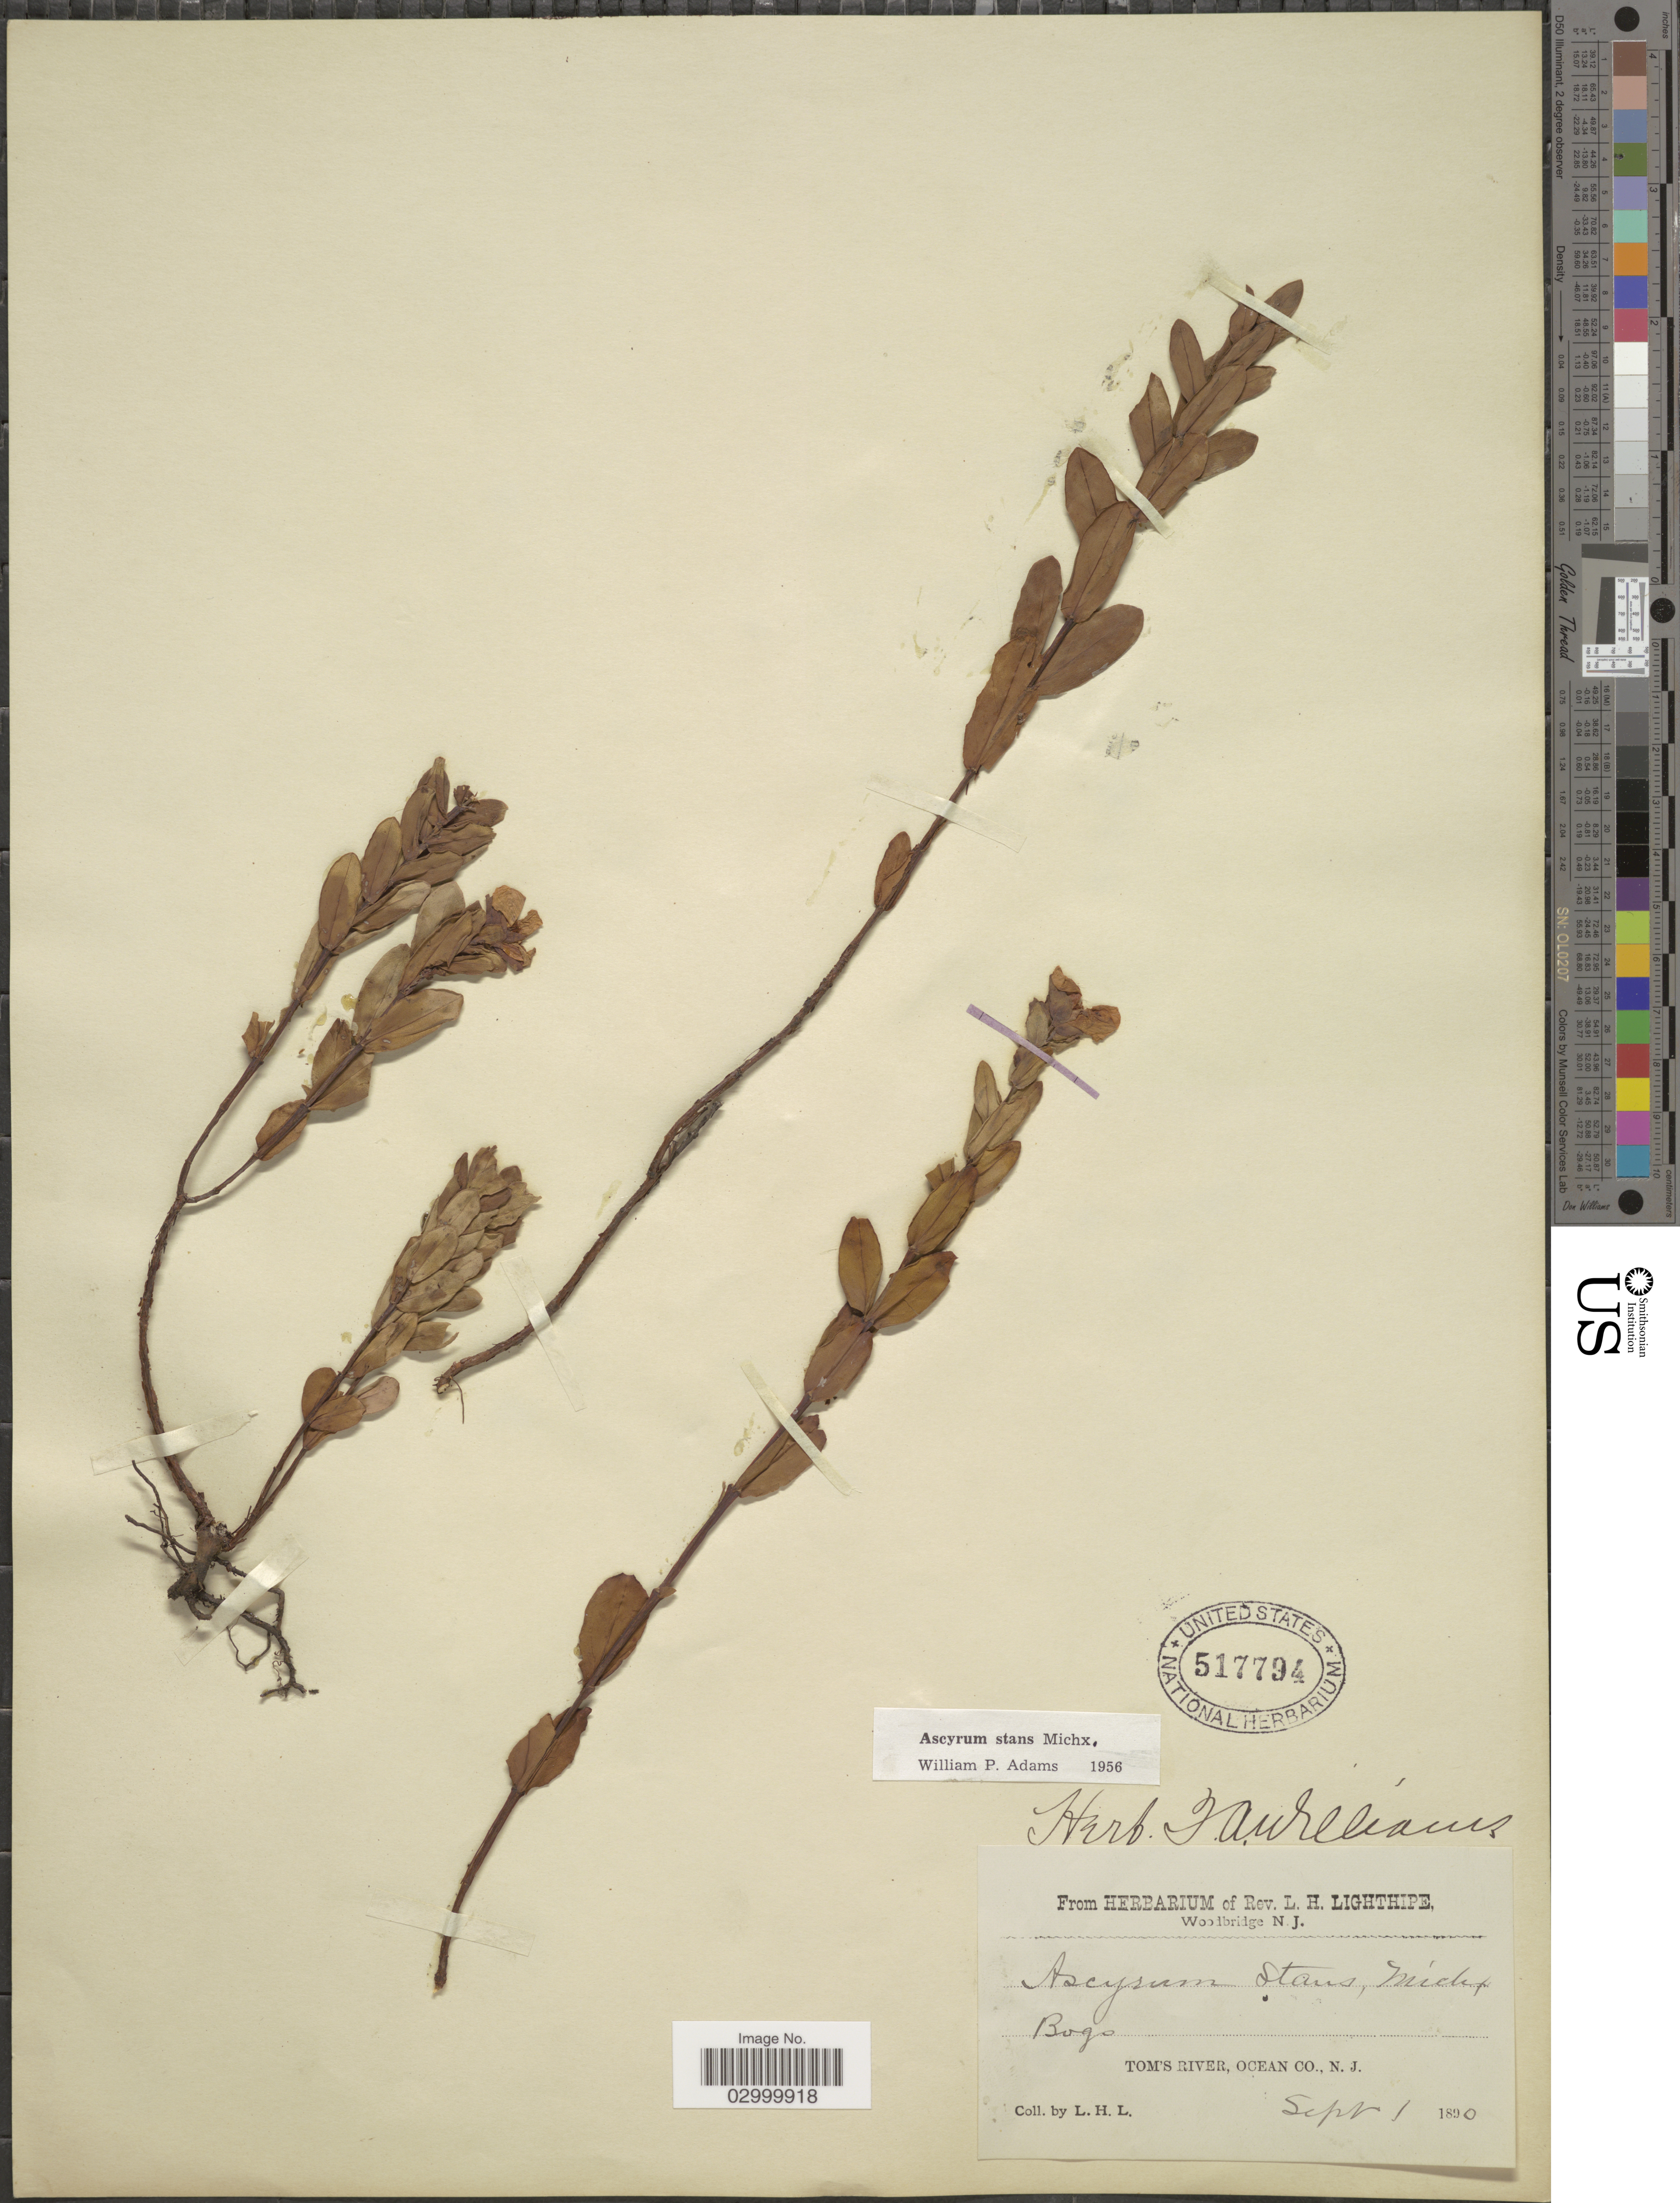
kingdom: Plantae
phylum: Tracheophyta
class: Magnoliopsida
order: Malpighiales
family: Hypericaceae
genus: Hypericum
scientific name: Hypericum crux-andreae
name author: (L.) Crantz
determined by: Strong, Mark T., (BOT), Smithsonian Institution - National Museum of Natural History (UNITED STATES)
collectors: Rev. L. H. Lighthipe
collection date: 1890-09-01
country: United States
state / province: New Jersey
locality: Bog's. Tom's River, Ocean Co., N.J.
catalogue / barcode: US 517794